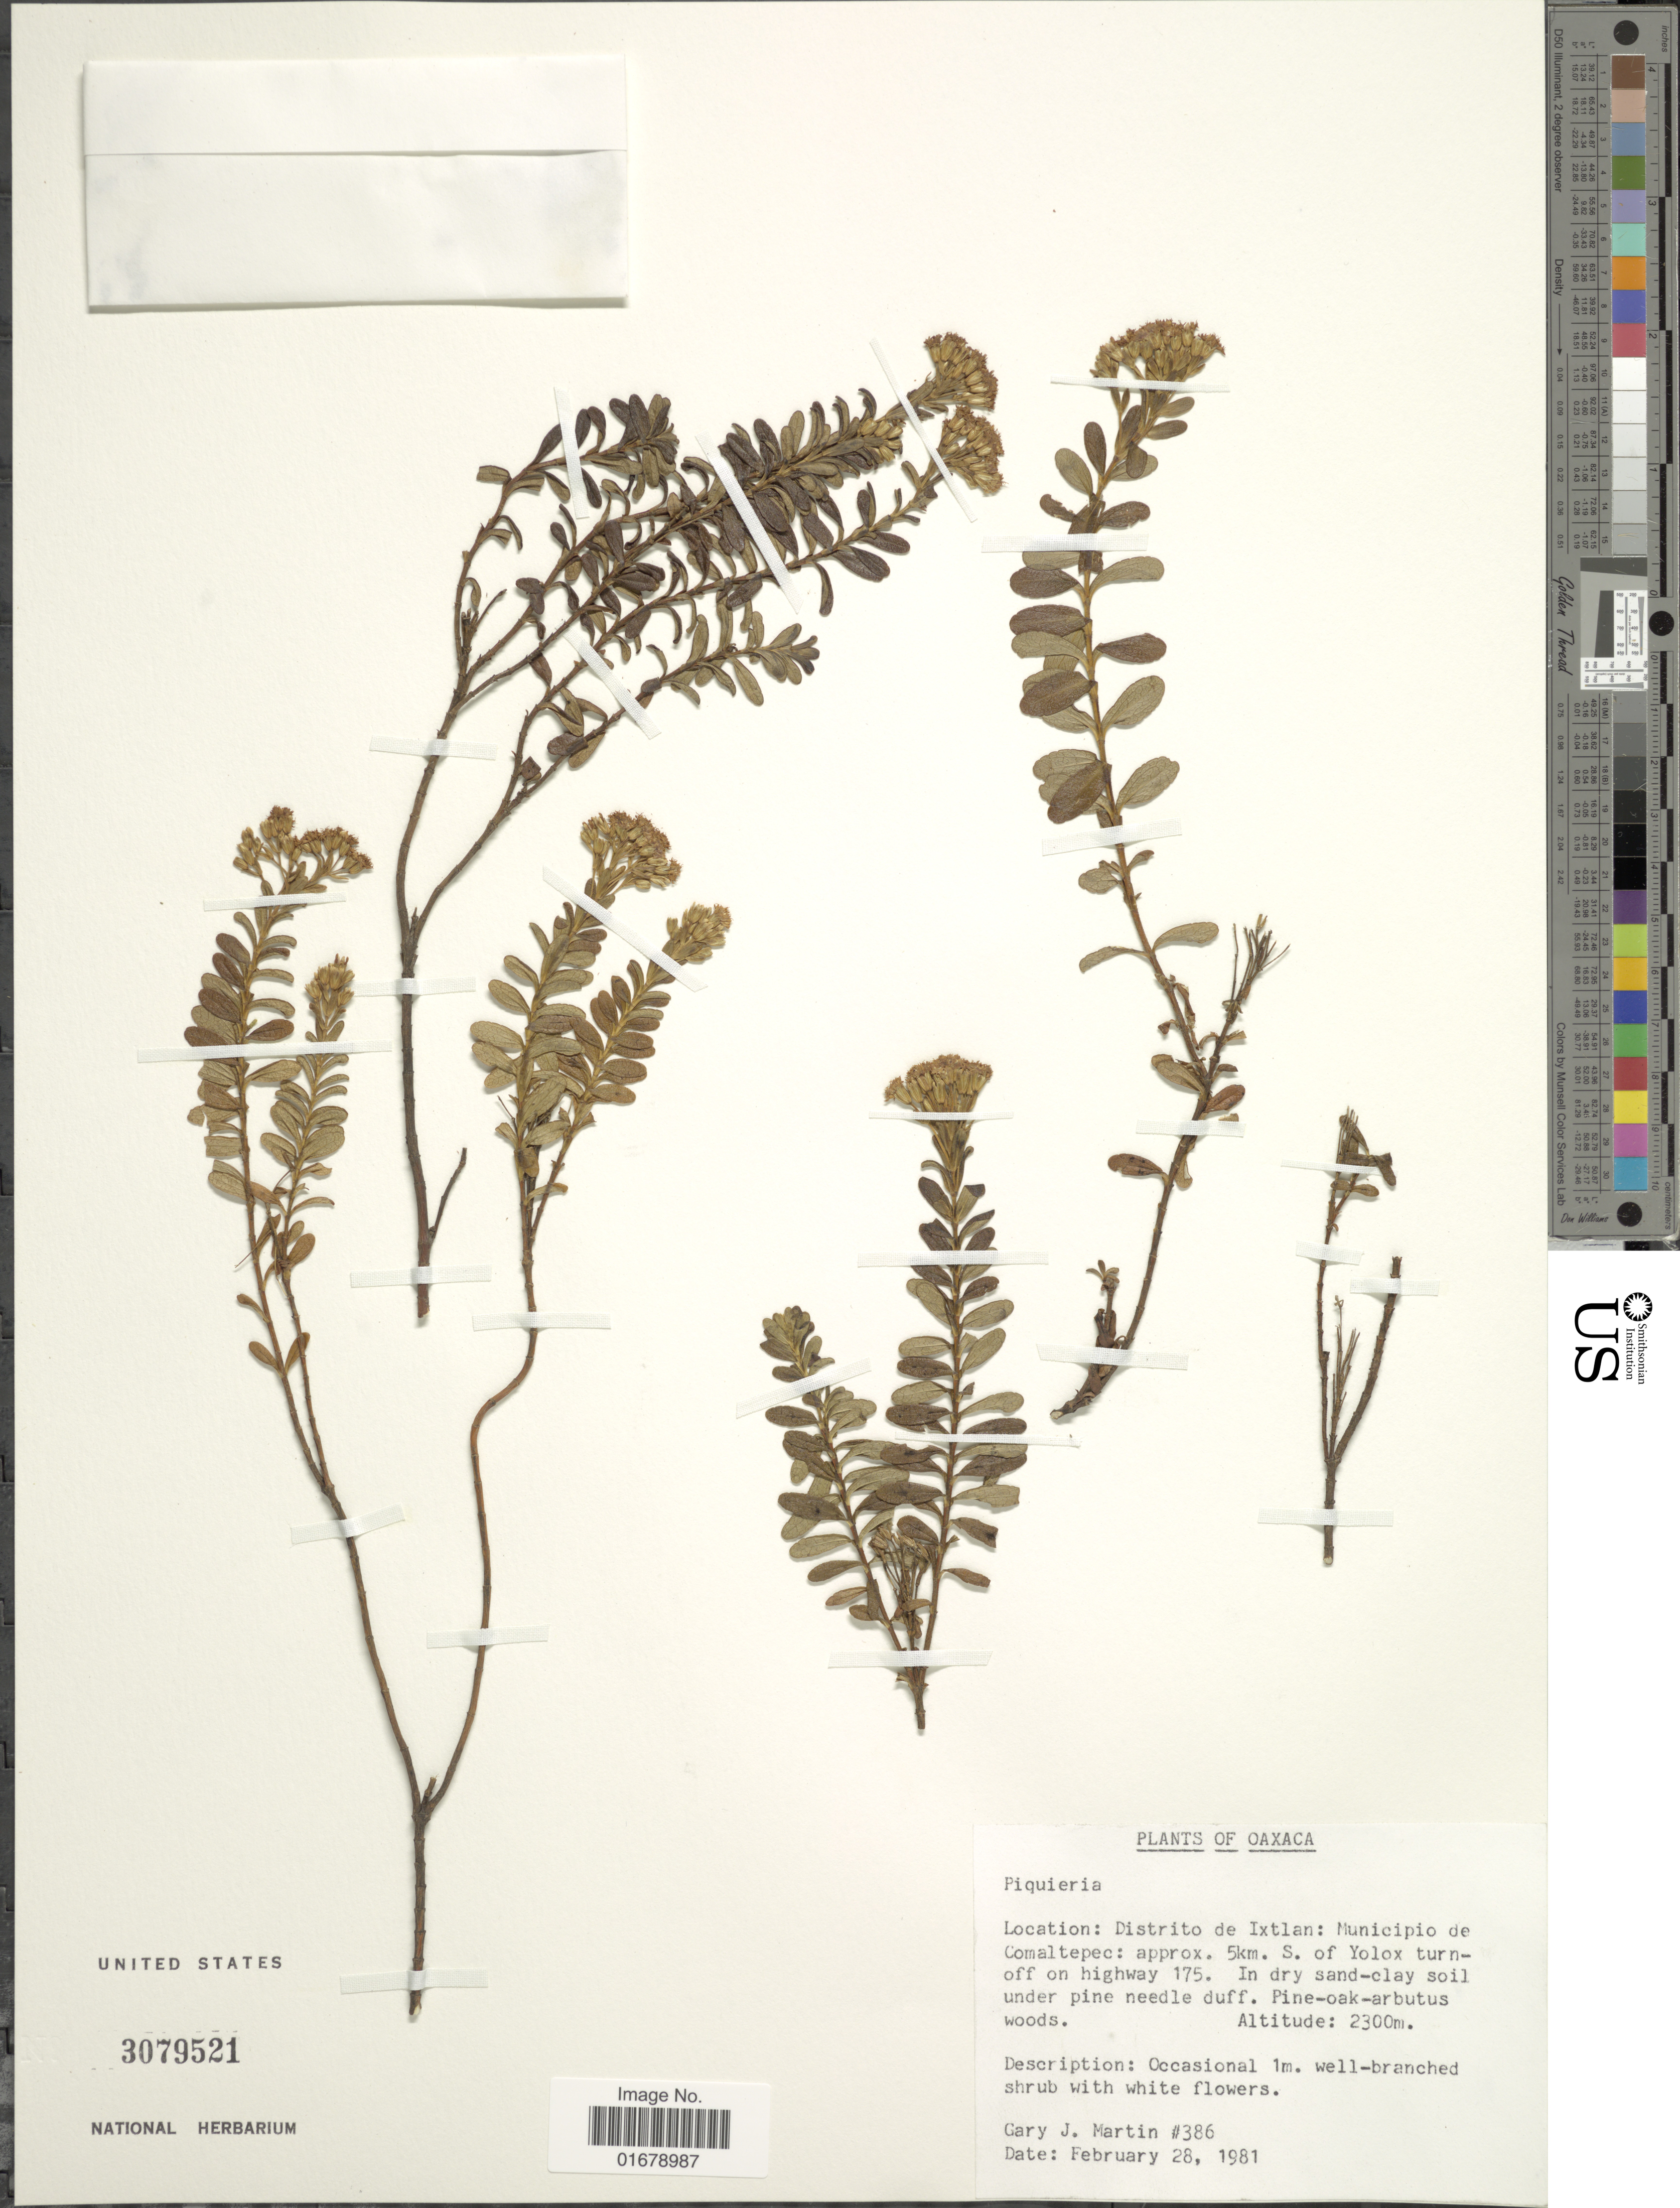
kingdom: Plantae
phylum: Tracheophyta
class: Magnoliopsida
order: Asterales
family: Asteraceae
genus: Oxylobus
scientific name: Oxylobus oaxacanus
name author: S.F. Blake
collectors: G. J. Martin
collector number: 386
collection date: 1981-02-28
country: Mexico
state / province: Oaxaca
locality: Oaxaca. Distrito de Ixtlan: Municipio de Comaltepec: approx. 5 km. S. of Yolox turnoff on highway 175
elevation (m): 2300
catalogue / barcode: US 3079521